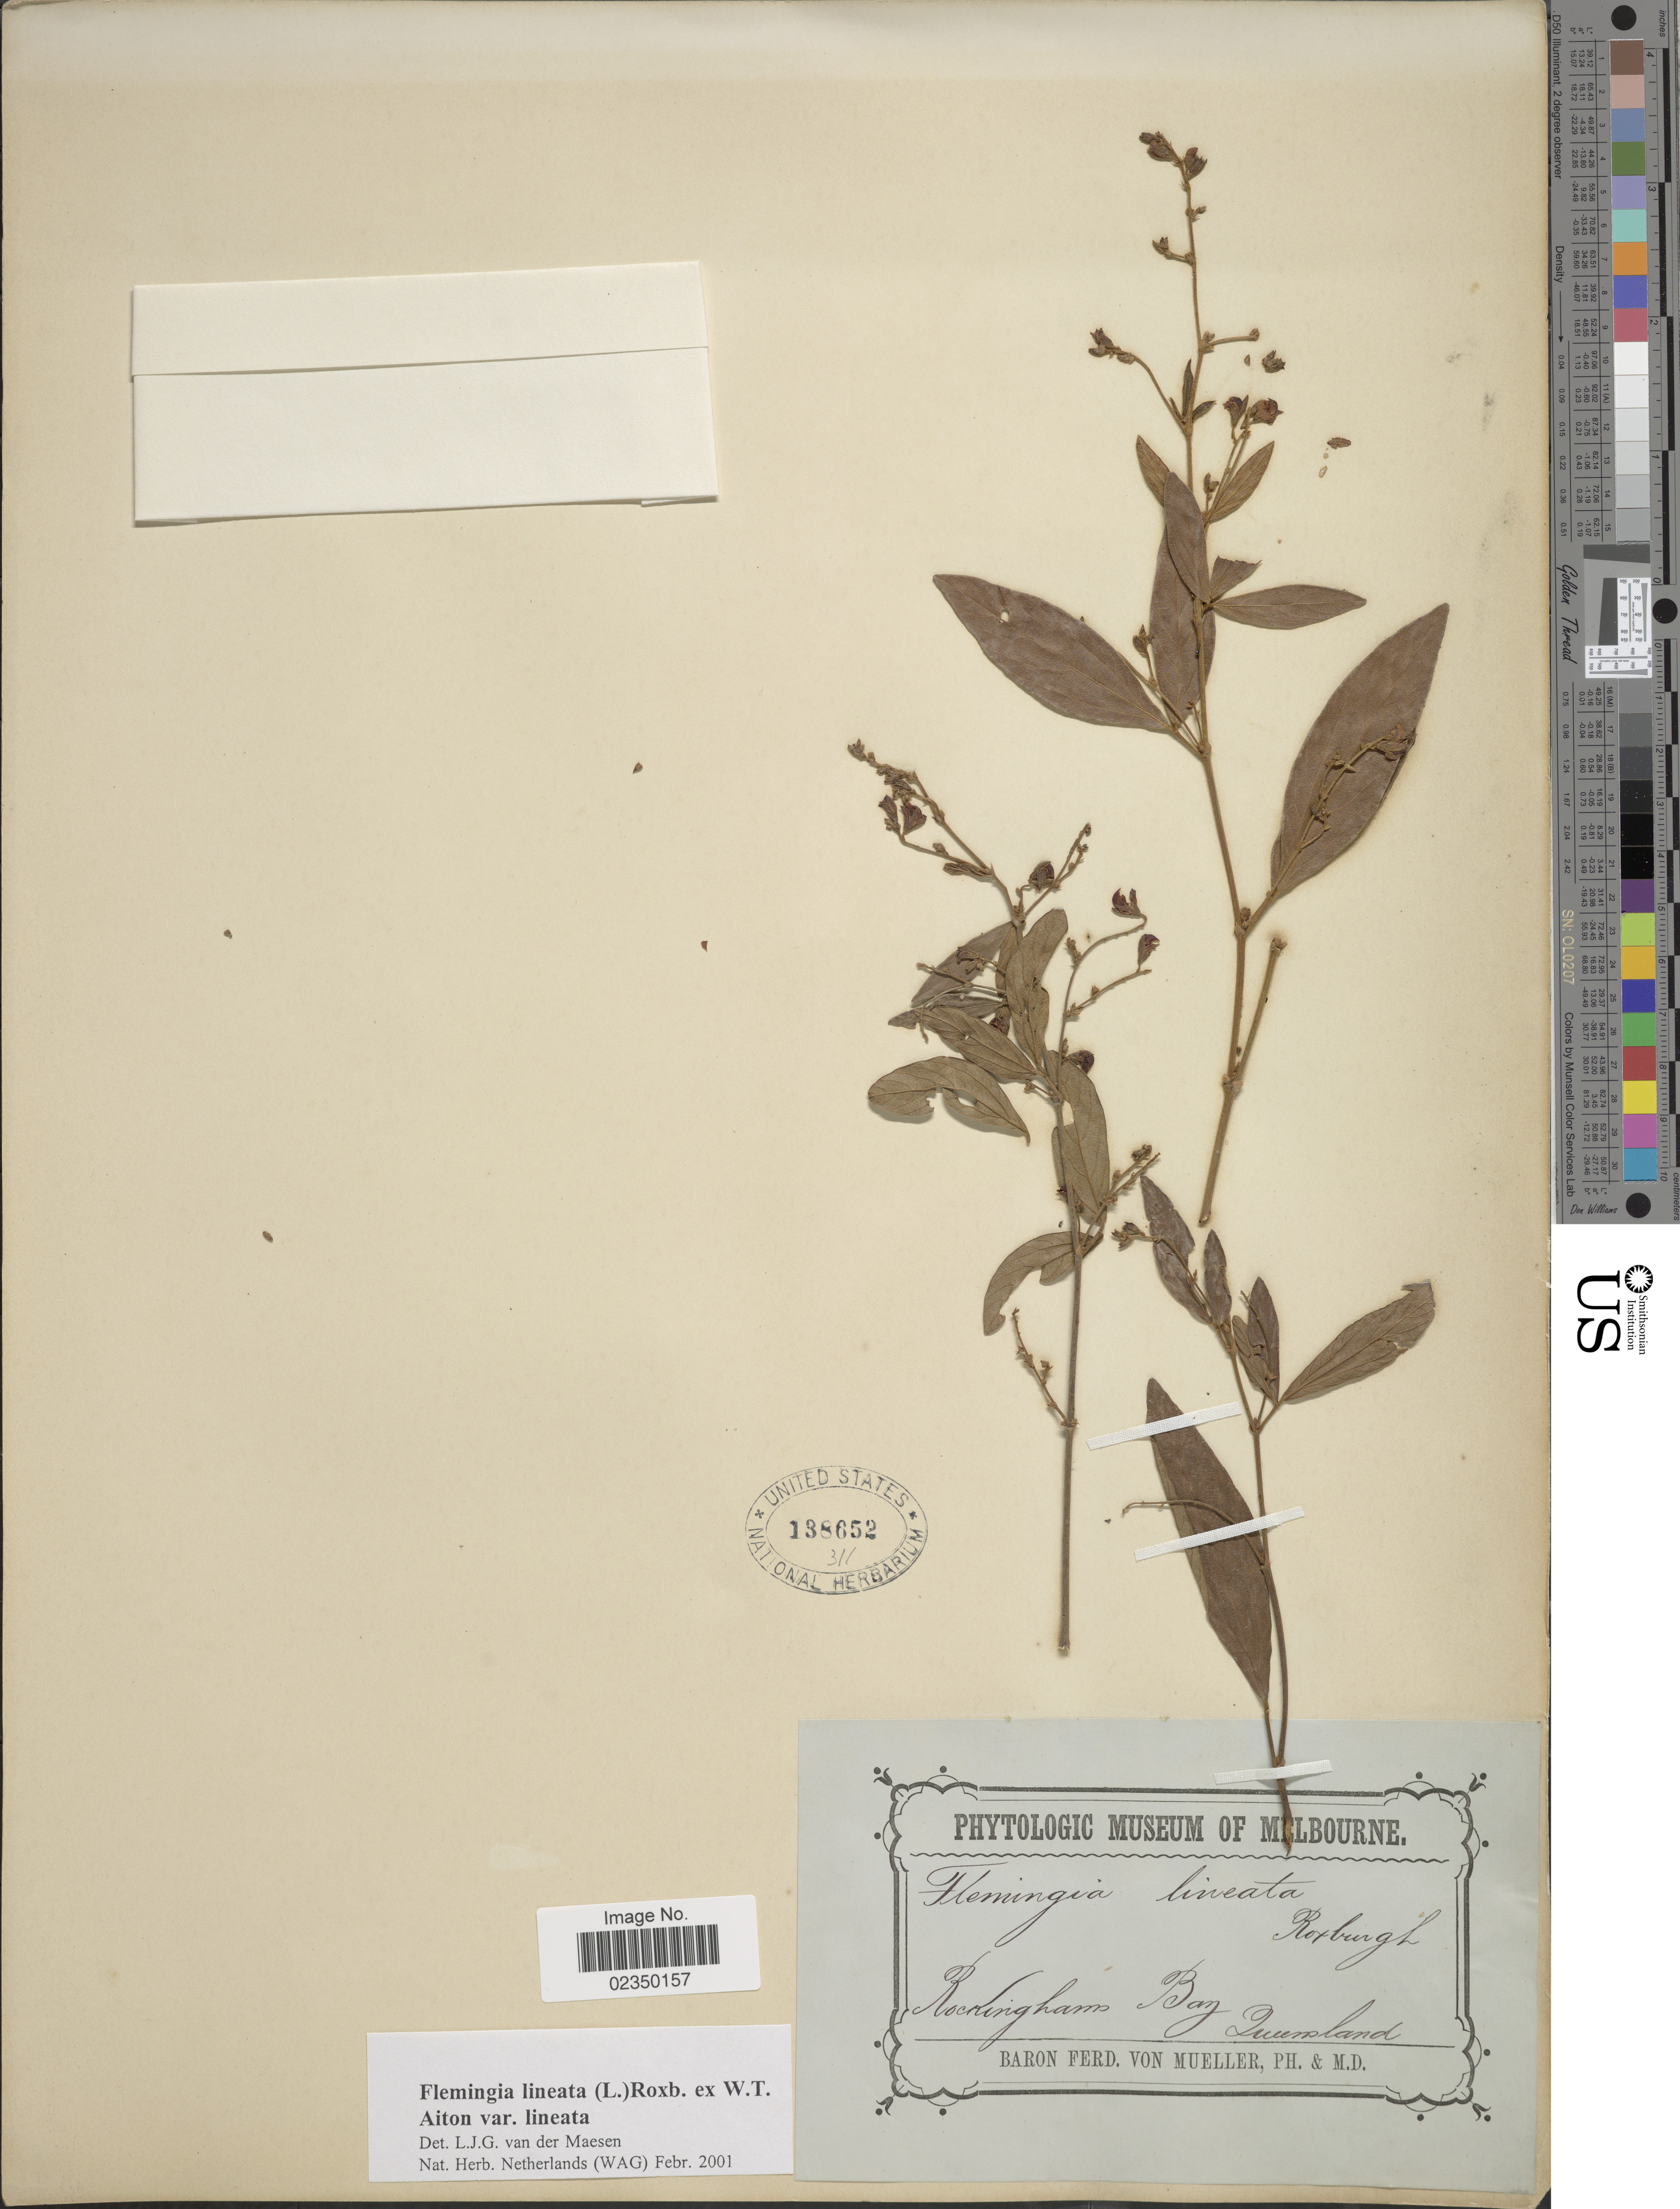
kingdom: Plantae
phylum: Tracheophyta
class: Magnoliopsida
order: Fabales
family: Fabaceae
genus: Flemingia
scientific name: Flemingia lineata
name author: (L.) Roxb.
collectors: B. von Mueller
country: Australia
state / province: Queensland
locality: Rockingham Bay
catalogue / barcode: US 138652